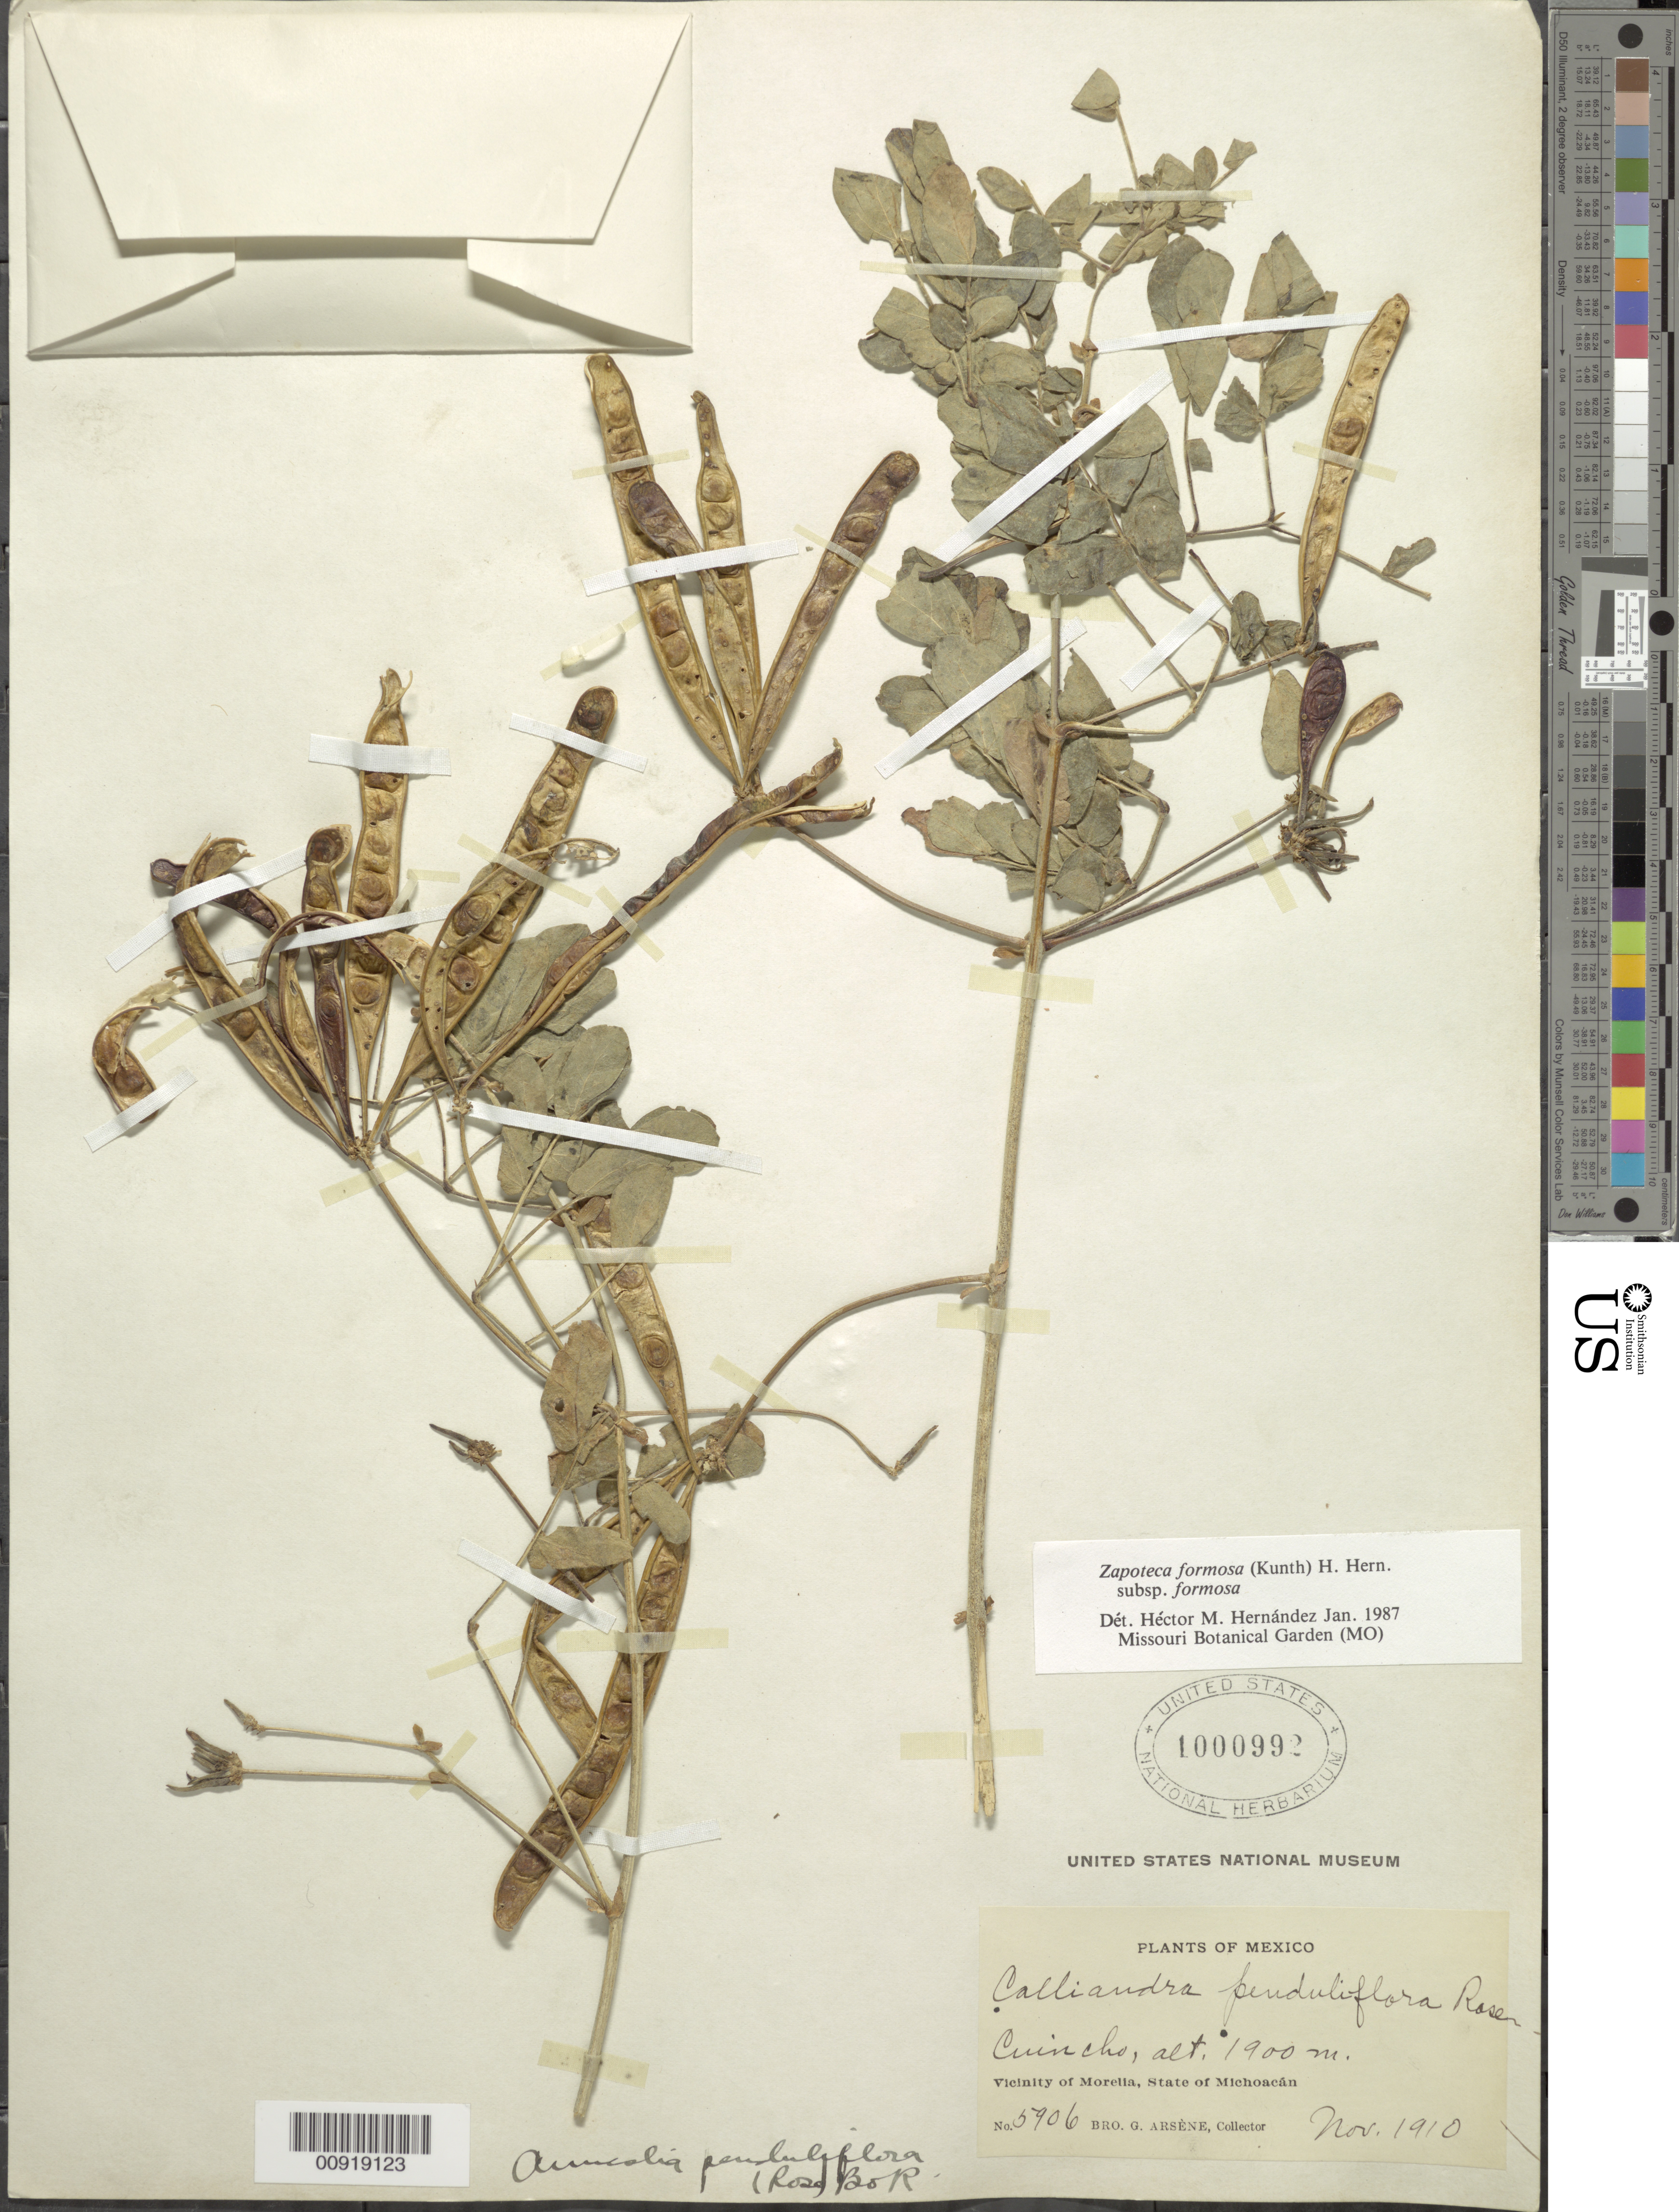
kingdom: Plantae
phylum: Tracheophyta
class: Magnoliopsida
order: Fabales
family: Fabaceae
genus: Zapoteca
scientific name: Zapoteca formosa subsp. formosa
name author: (Kunth) H.M. Hern.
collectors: Bro. G. Arsène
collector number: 5906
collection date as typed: Nov 1910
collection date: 1910-11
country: Mexico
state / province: Michoacán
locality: Cuincho, Vicinity of Morelia, State of Michoacán.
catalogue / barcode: US 1000992